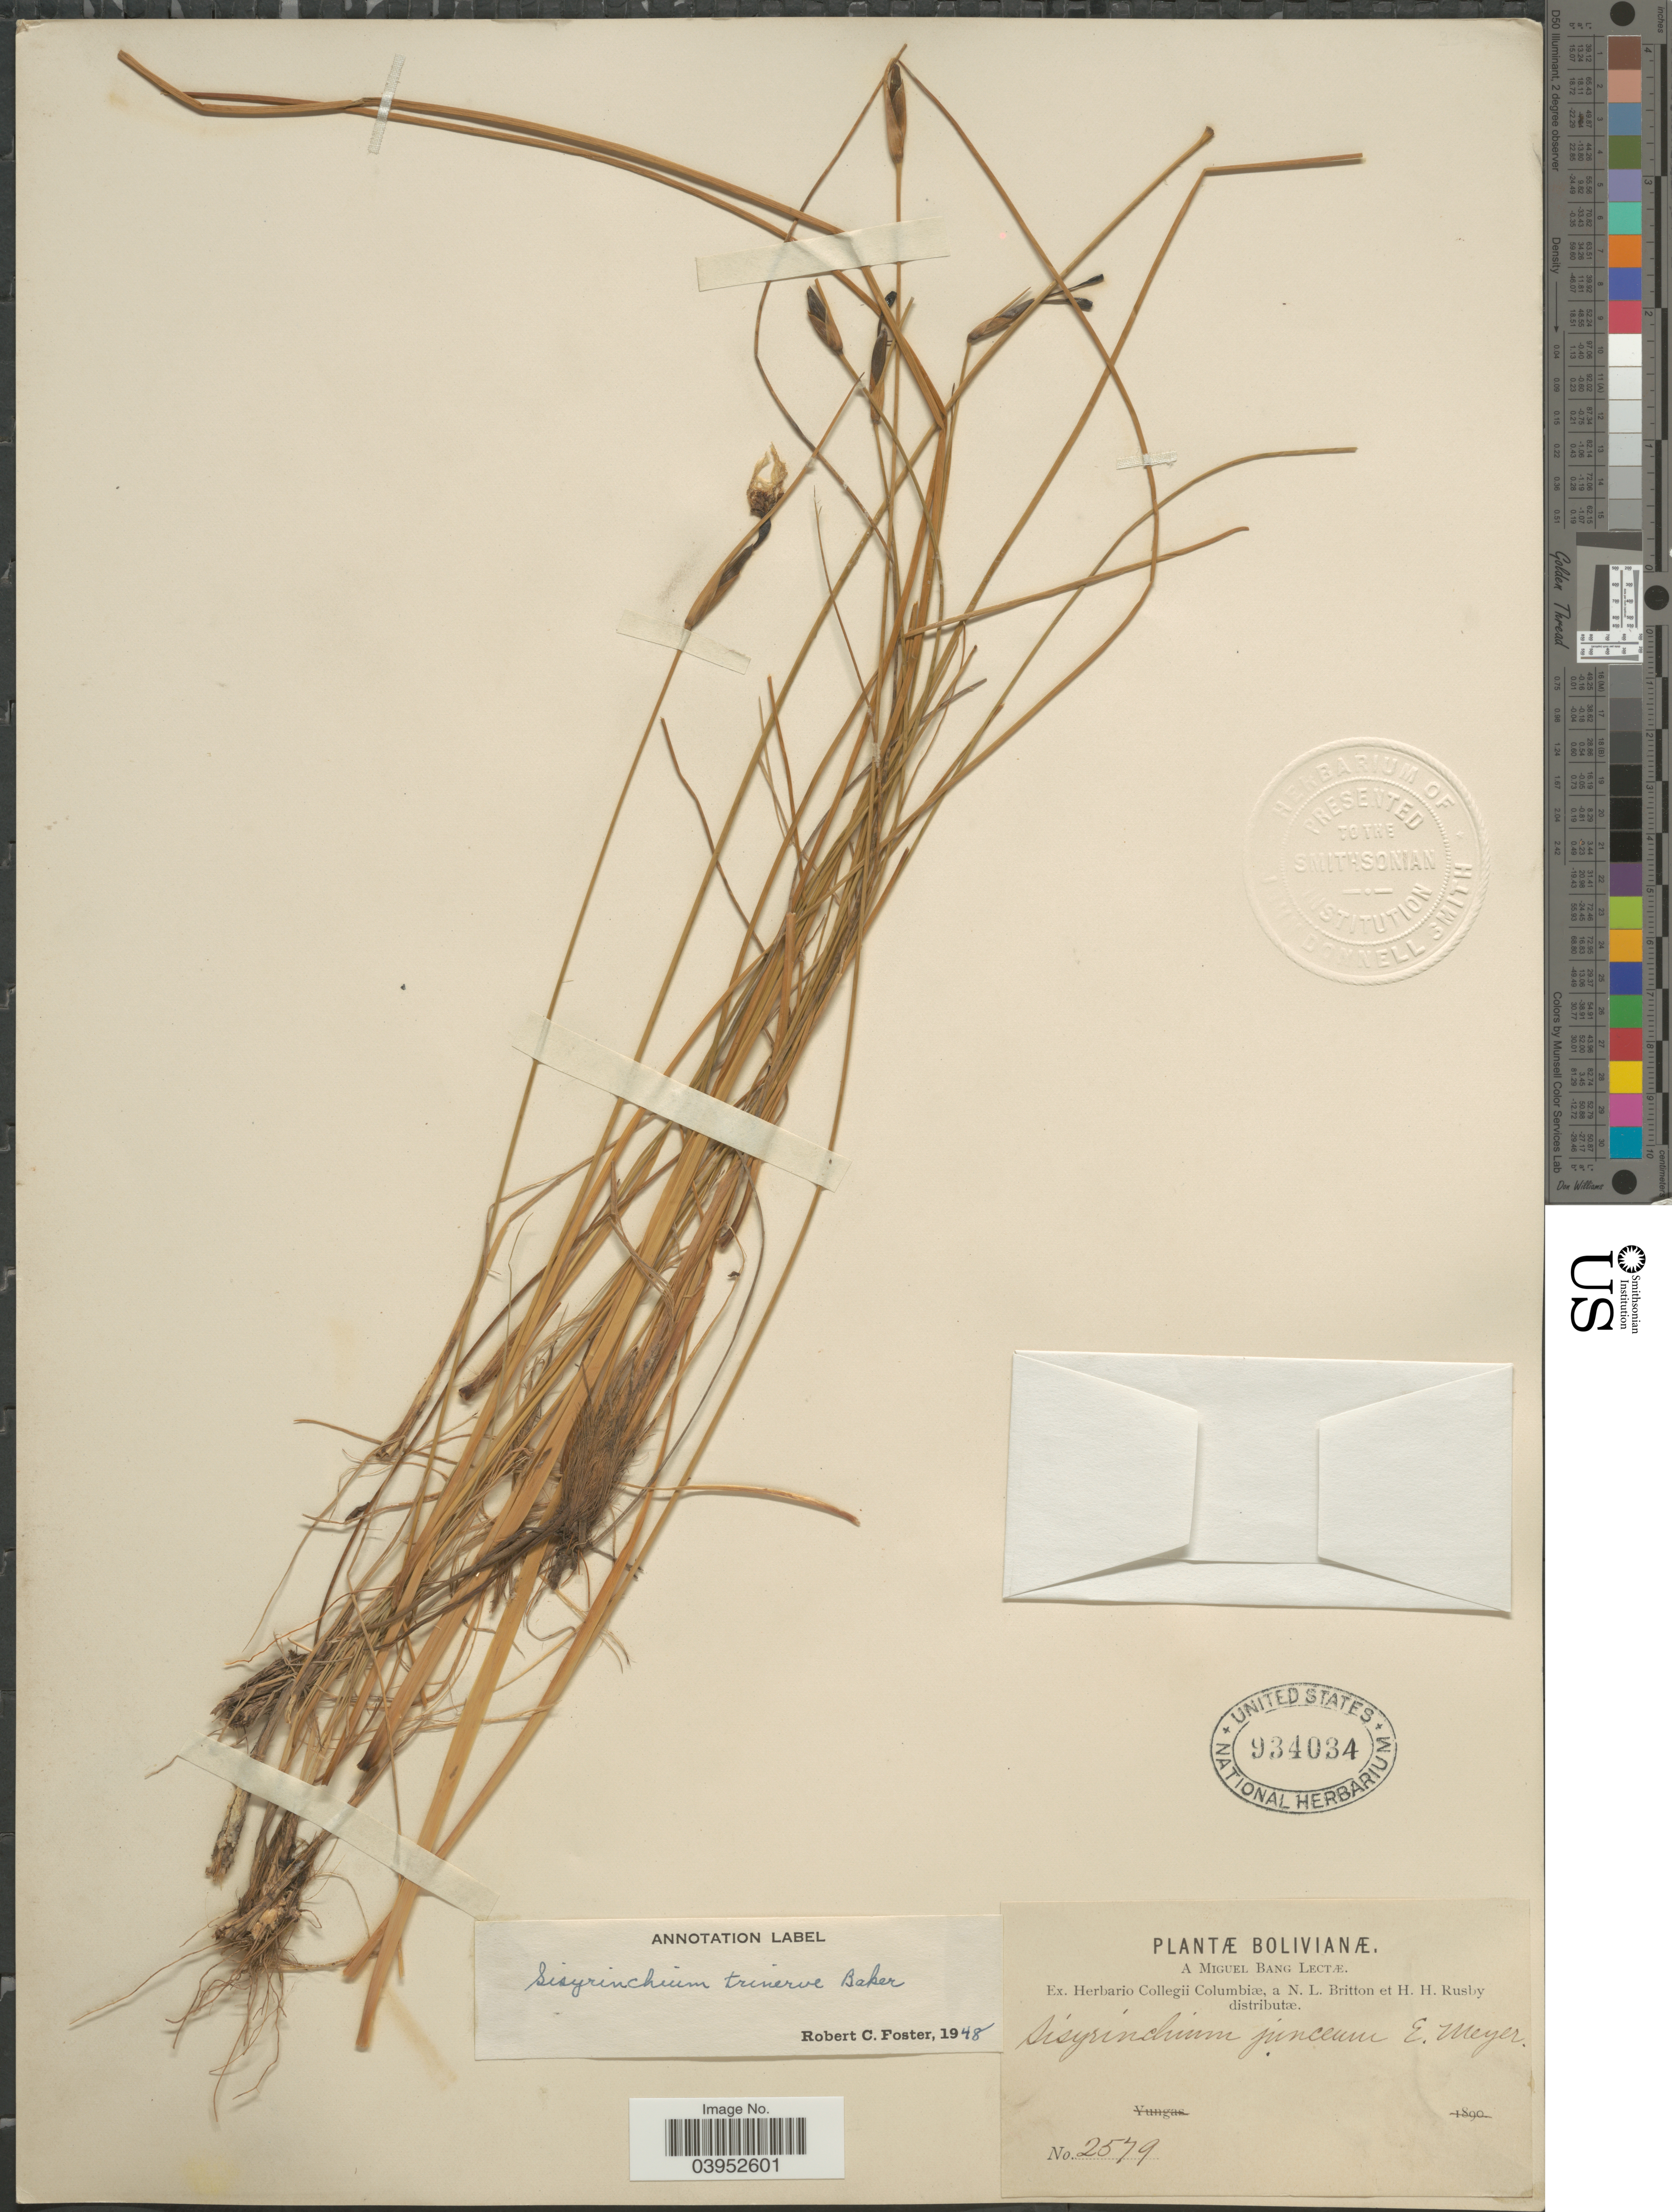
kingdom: Plantae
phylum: Tracheophyta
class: Liliopsida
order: Asparagales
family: Iridaceae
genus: Sisyrinchium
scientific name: Sisyrinchium trinerve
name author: Baker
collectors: M. Bang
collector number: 2579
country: Bolivia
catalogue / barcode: US 934034